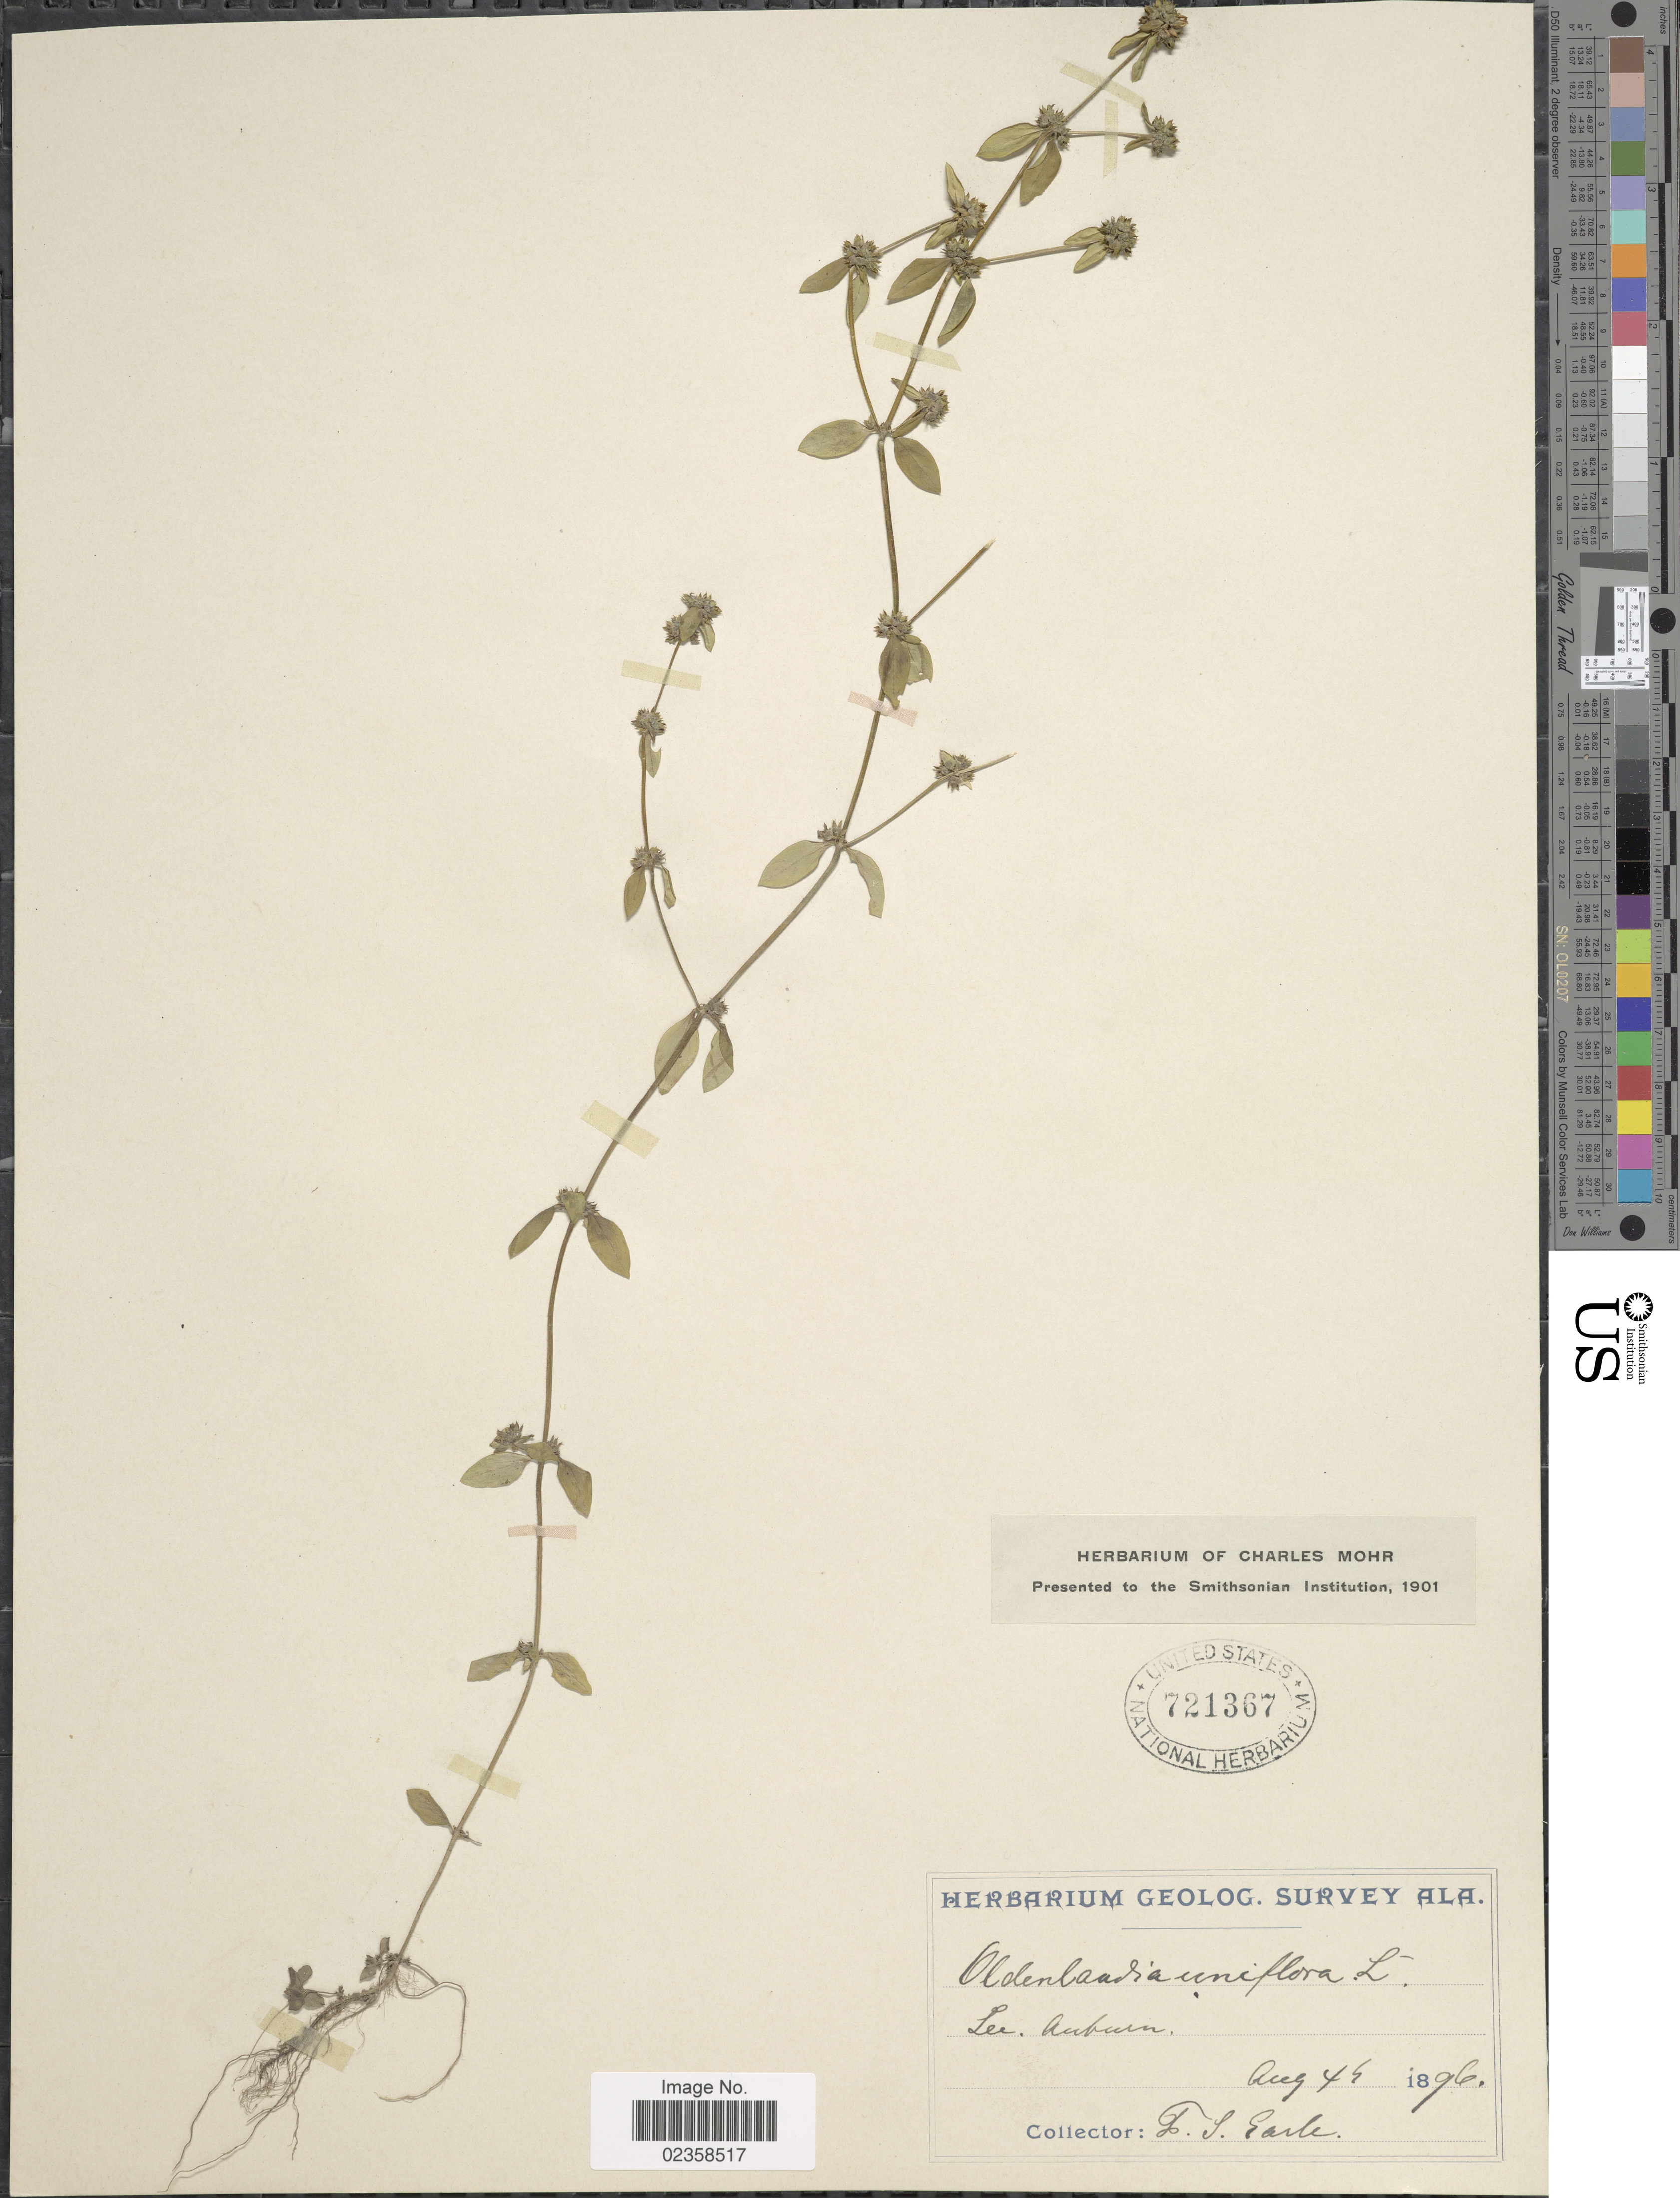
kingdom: Plantae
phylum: Tracheophyta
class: Magnoliopsida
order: Gentianales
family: Rubiaceae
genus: Oldenlandia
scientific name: Oldenlandia uniflora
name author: L.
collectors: F. S. Earle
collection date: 1896-08-04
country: United States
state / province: Alabama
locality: Lee, Auburn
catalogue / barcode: US 721367